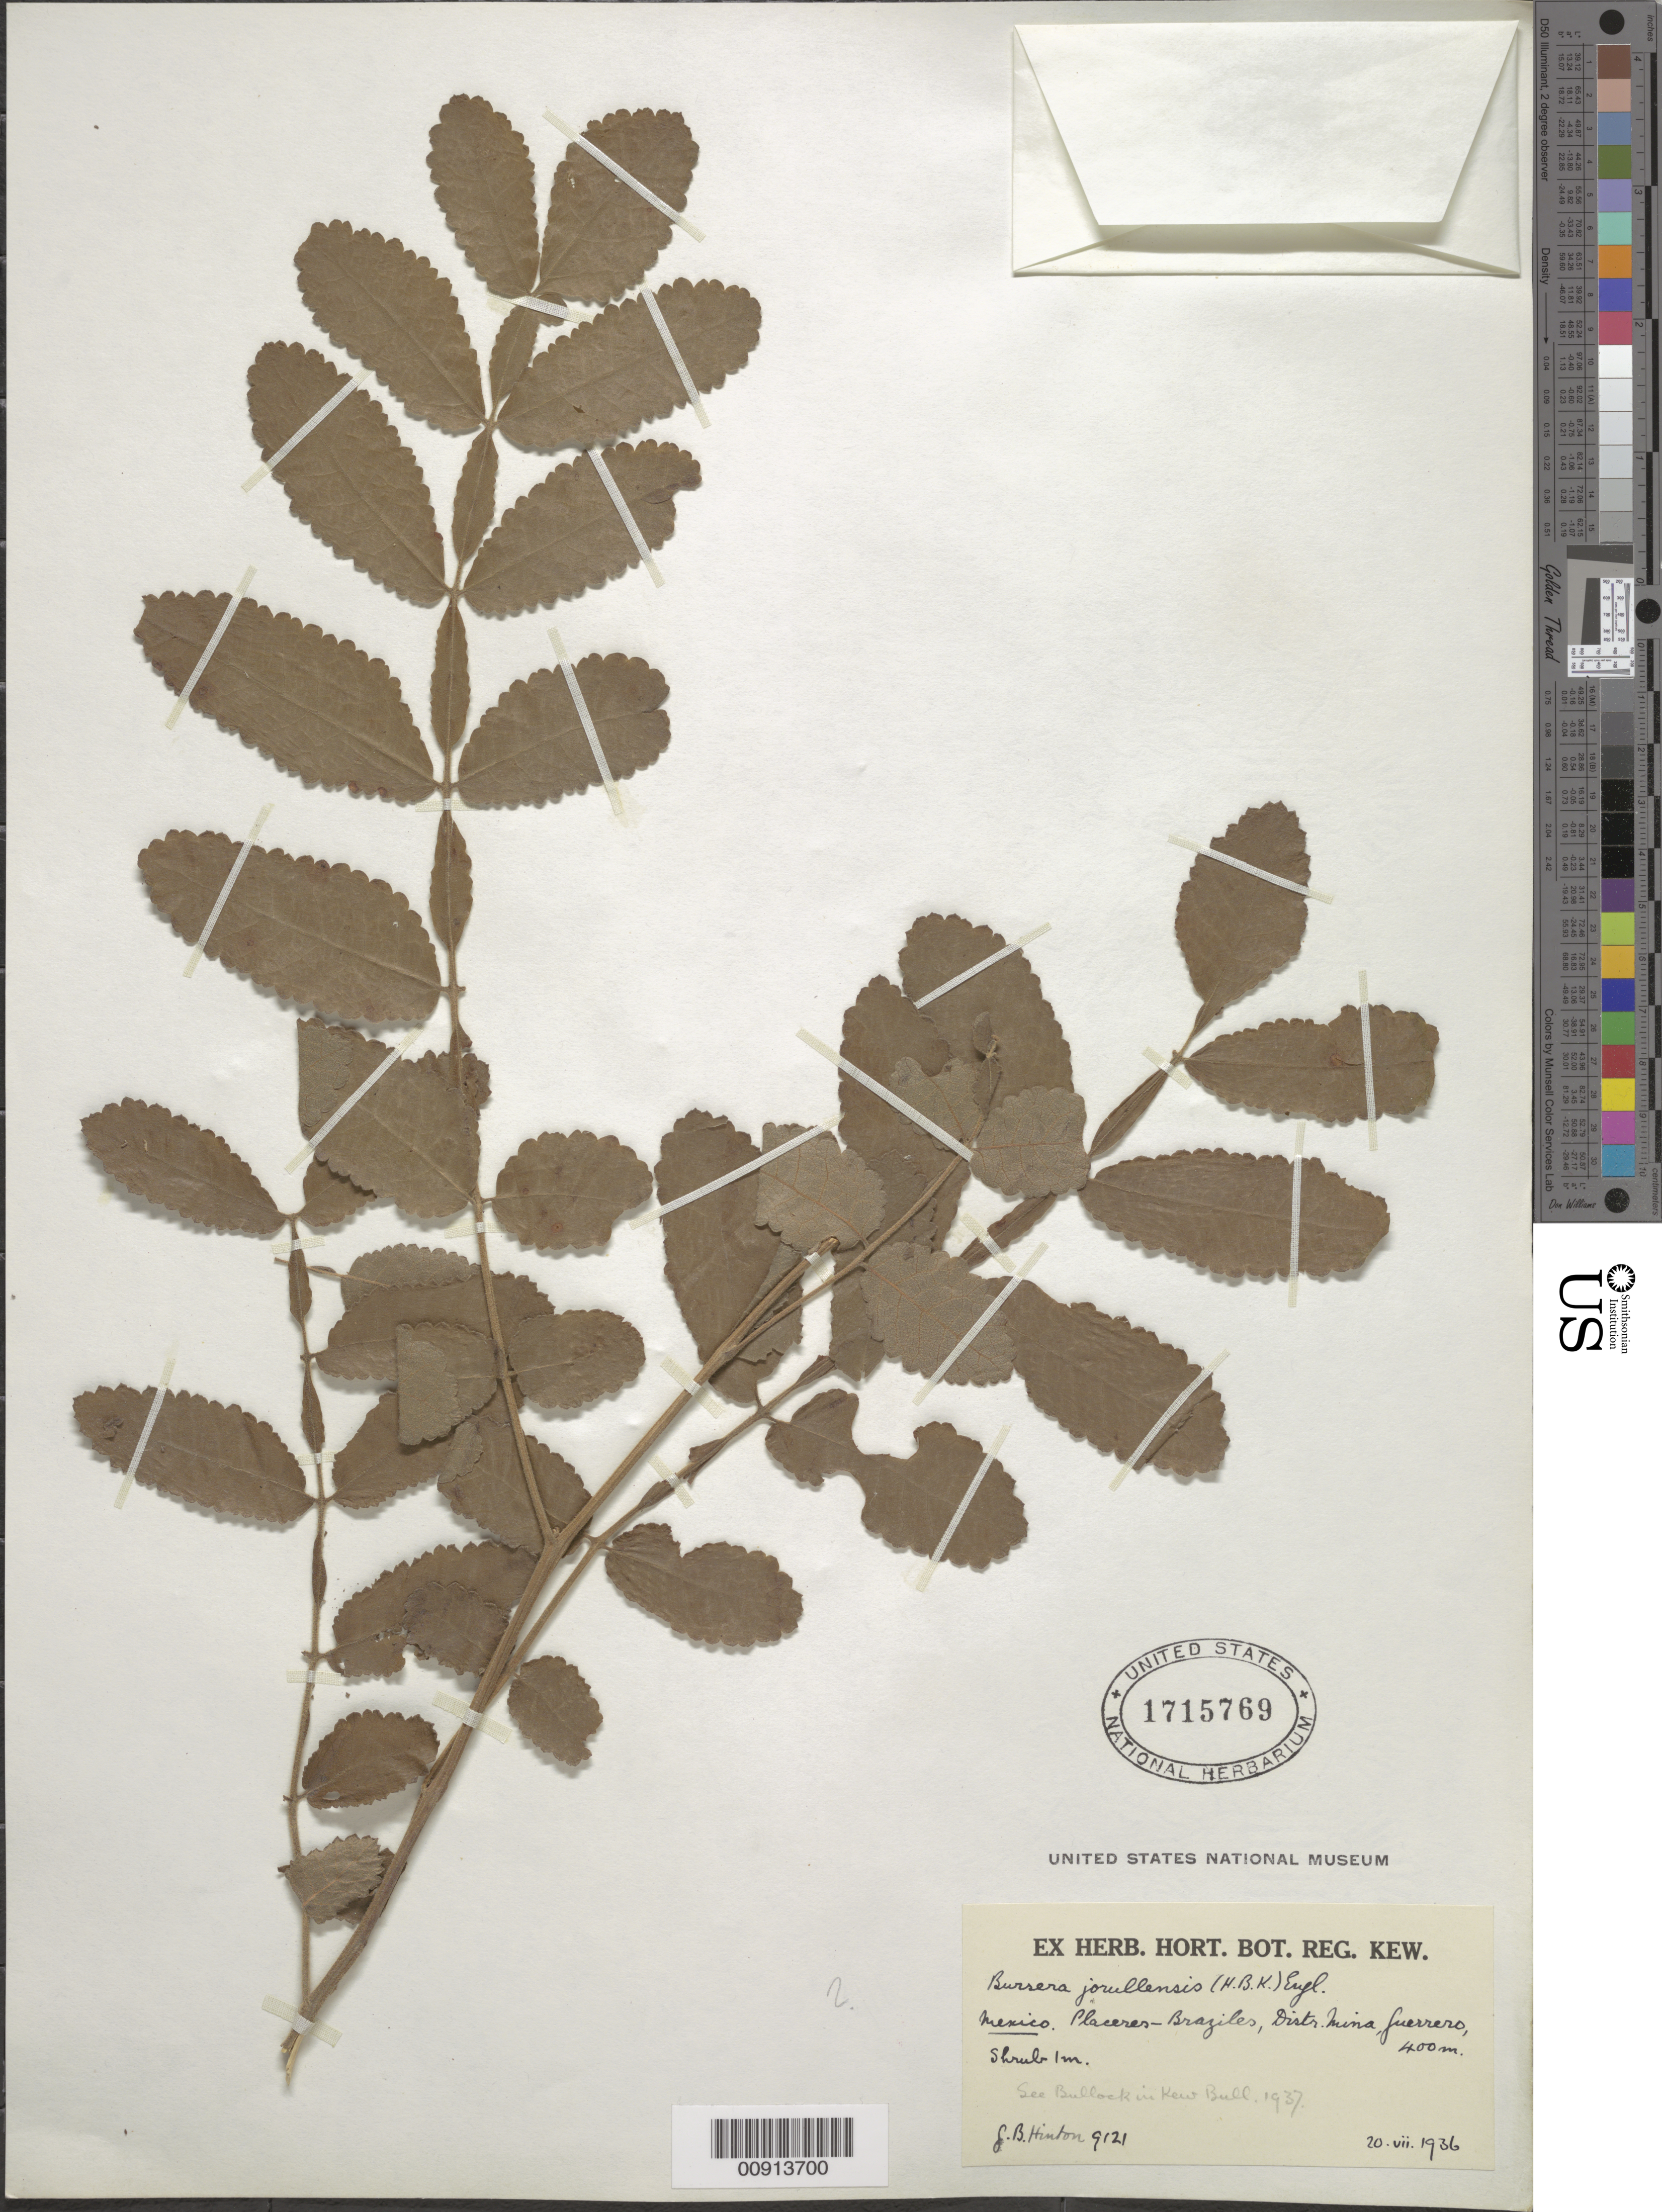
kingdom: Plantae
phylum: Tracheophyta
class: Magnoliopsida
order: Sapindales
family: Burseraceae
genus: Bursera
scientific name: Bursera jorullensis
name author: (Kunth) Engl.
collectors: G. B. Hinton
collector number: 9121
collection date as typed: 20 Jul 1936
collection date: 1936-07-20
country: Mexico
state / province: Guerrero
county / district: Mina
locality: Placeres - Braziles, Distr. Mina, Guerrero.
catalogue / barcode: US 1715769